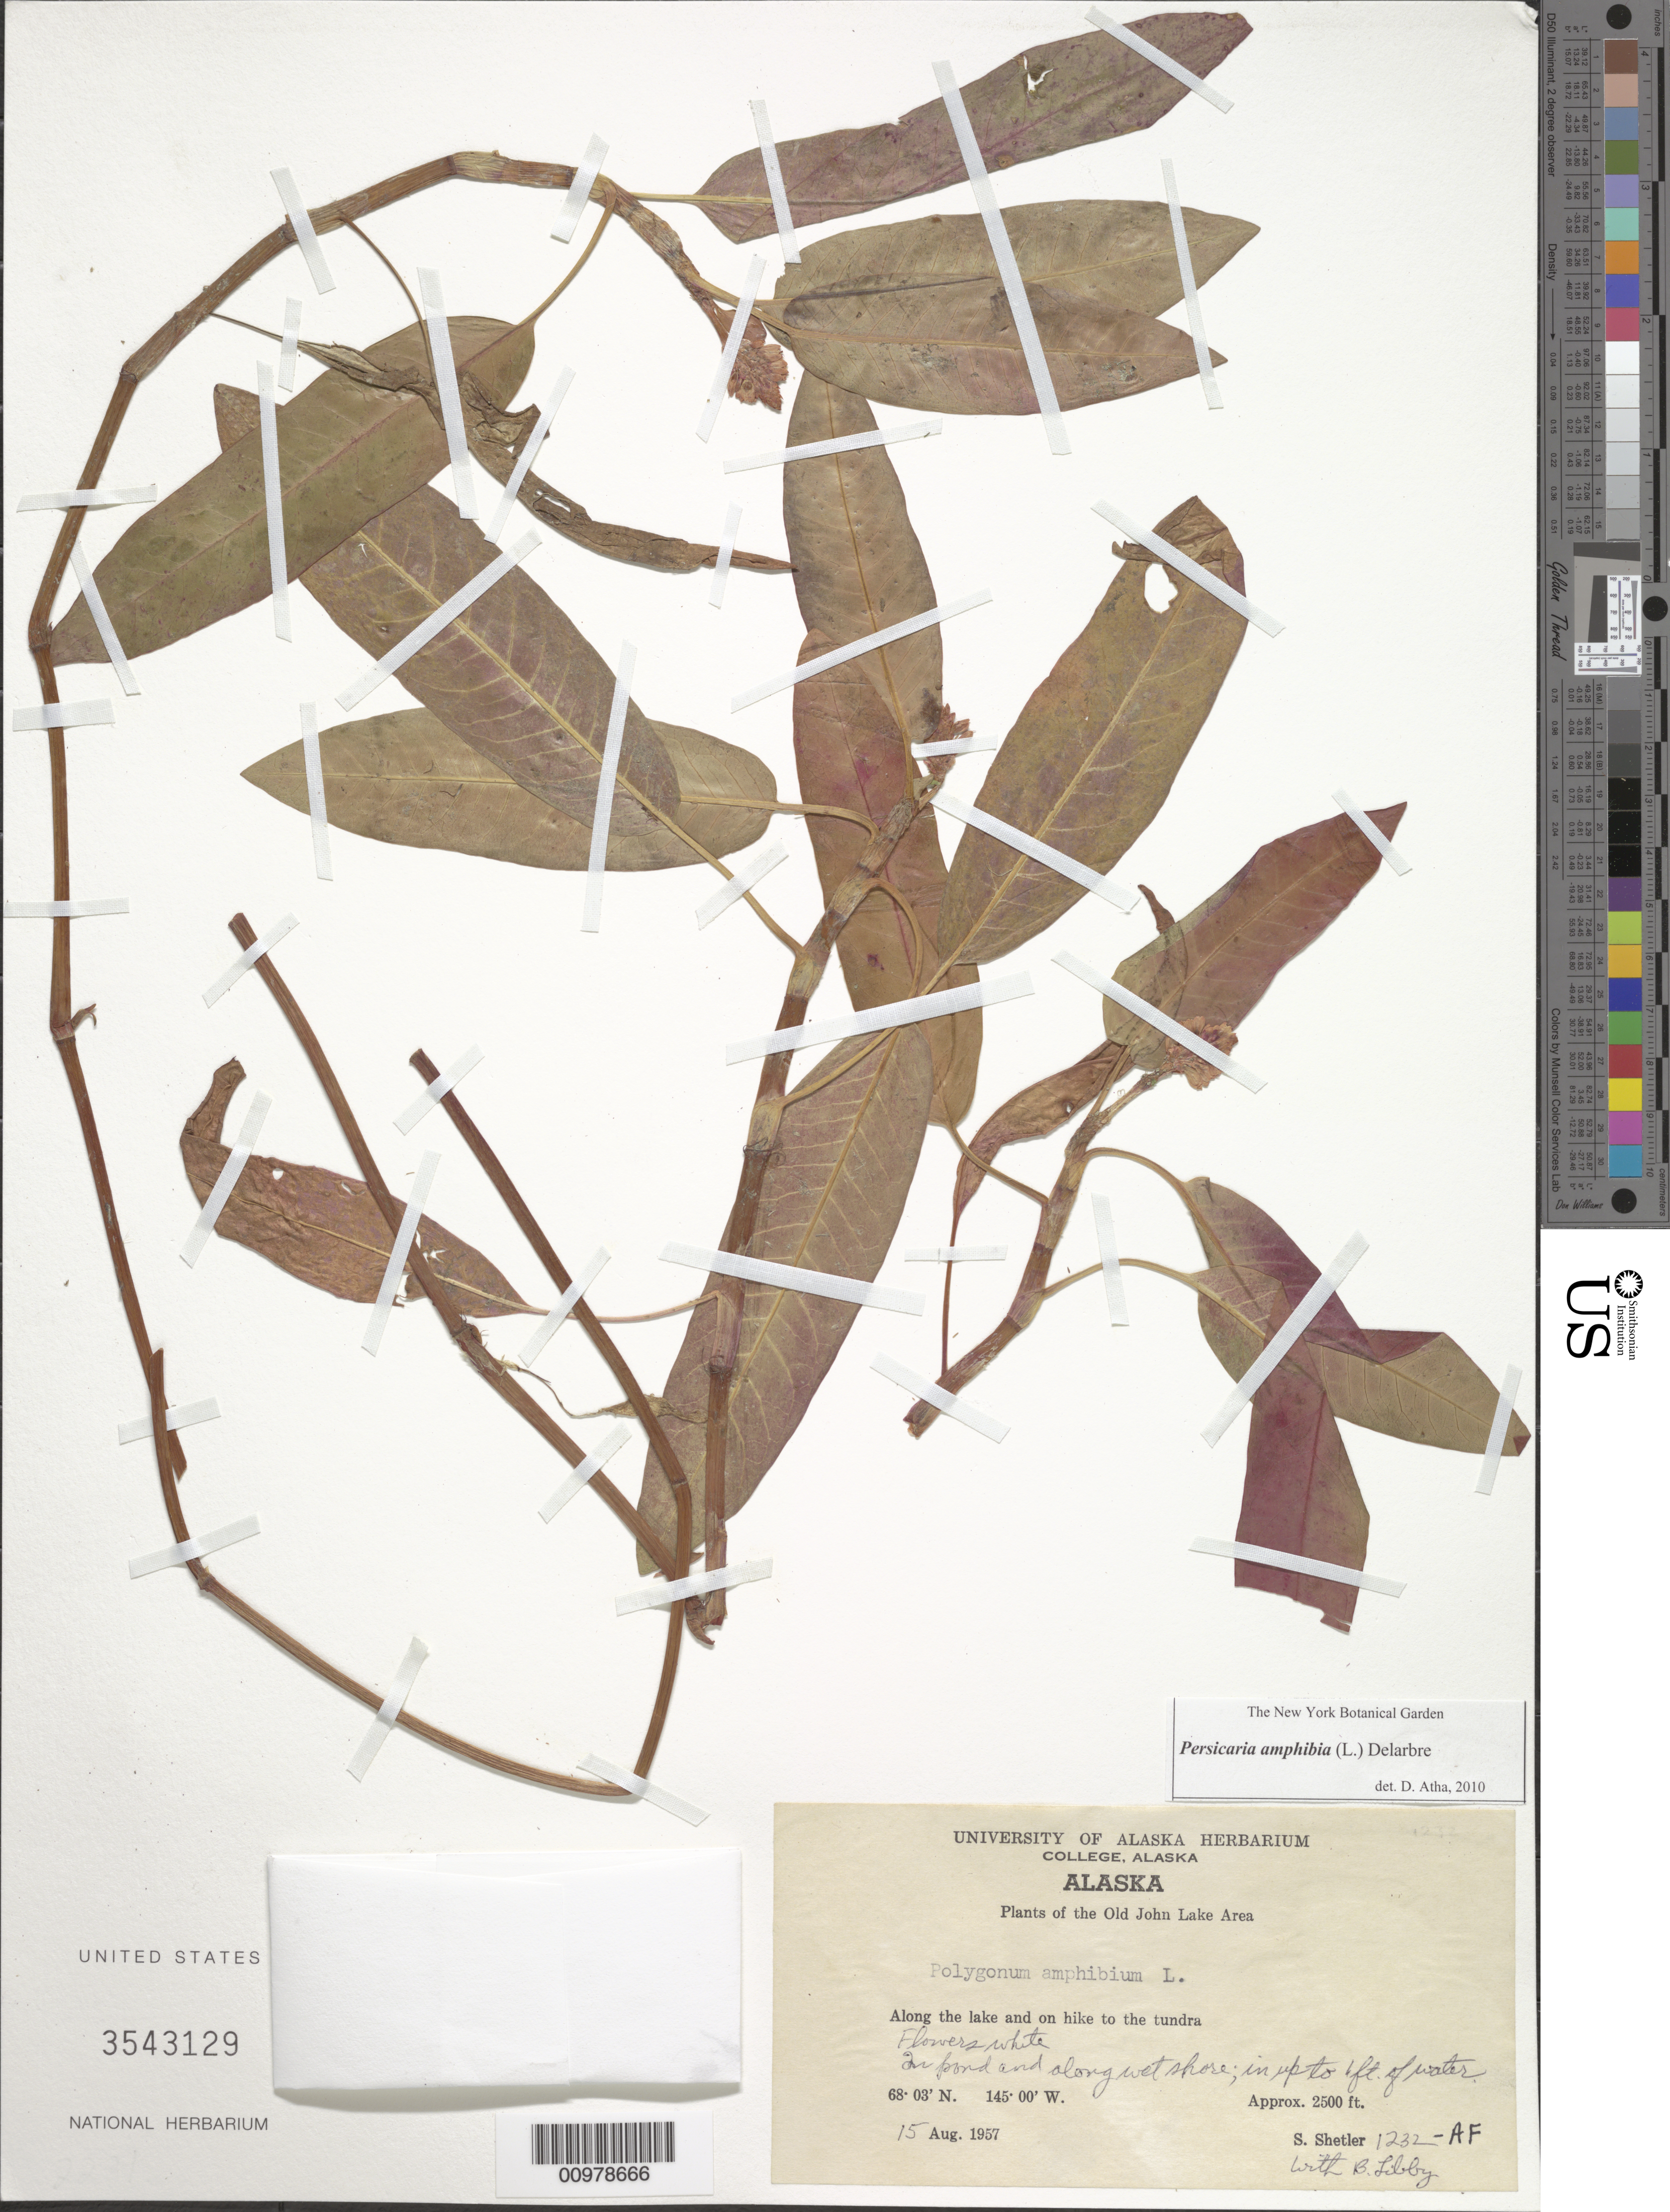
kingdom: Plantae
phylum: Tracheophyta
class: Magnoliopsida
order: Caryophyllales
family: Polygonaceae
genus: Persicaria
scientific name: Persicaria amphibia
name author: (L.) Delarbre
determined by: Atha, D. E.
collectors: S. Shetler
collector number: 1232-AF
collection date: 1957-08-15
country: United States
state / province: Alaska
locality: The Old John Lake Area. Along the lake and on hike to the tundra.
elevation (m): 762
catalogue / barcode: US 3543129